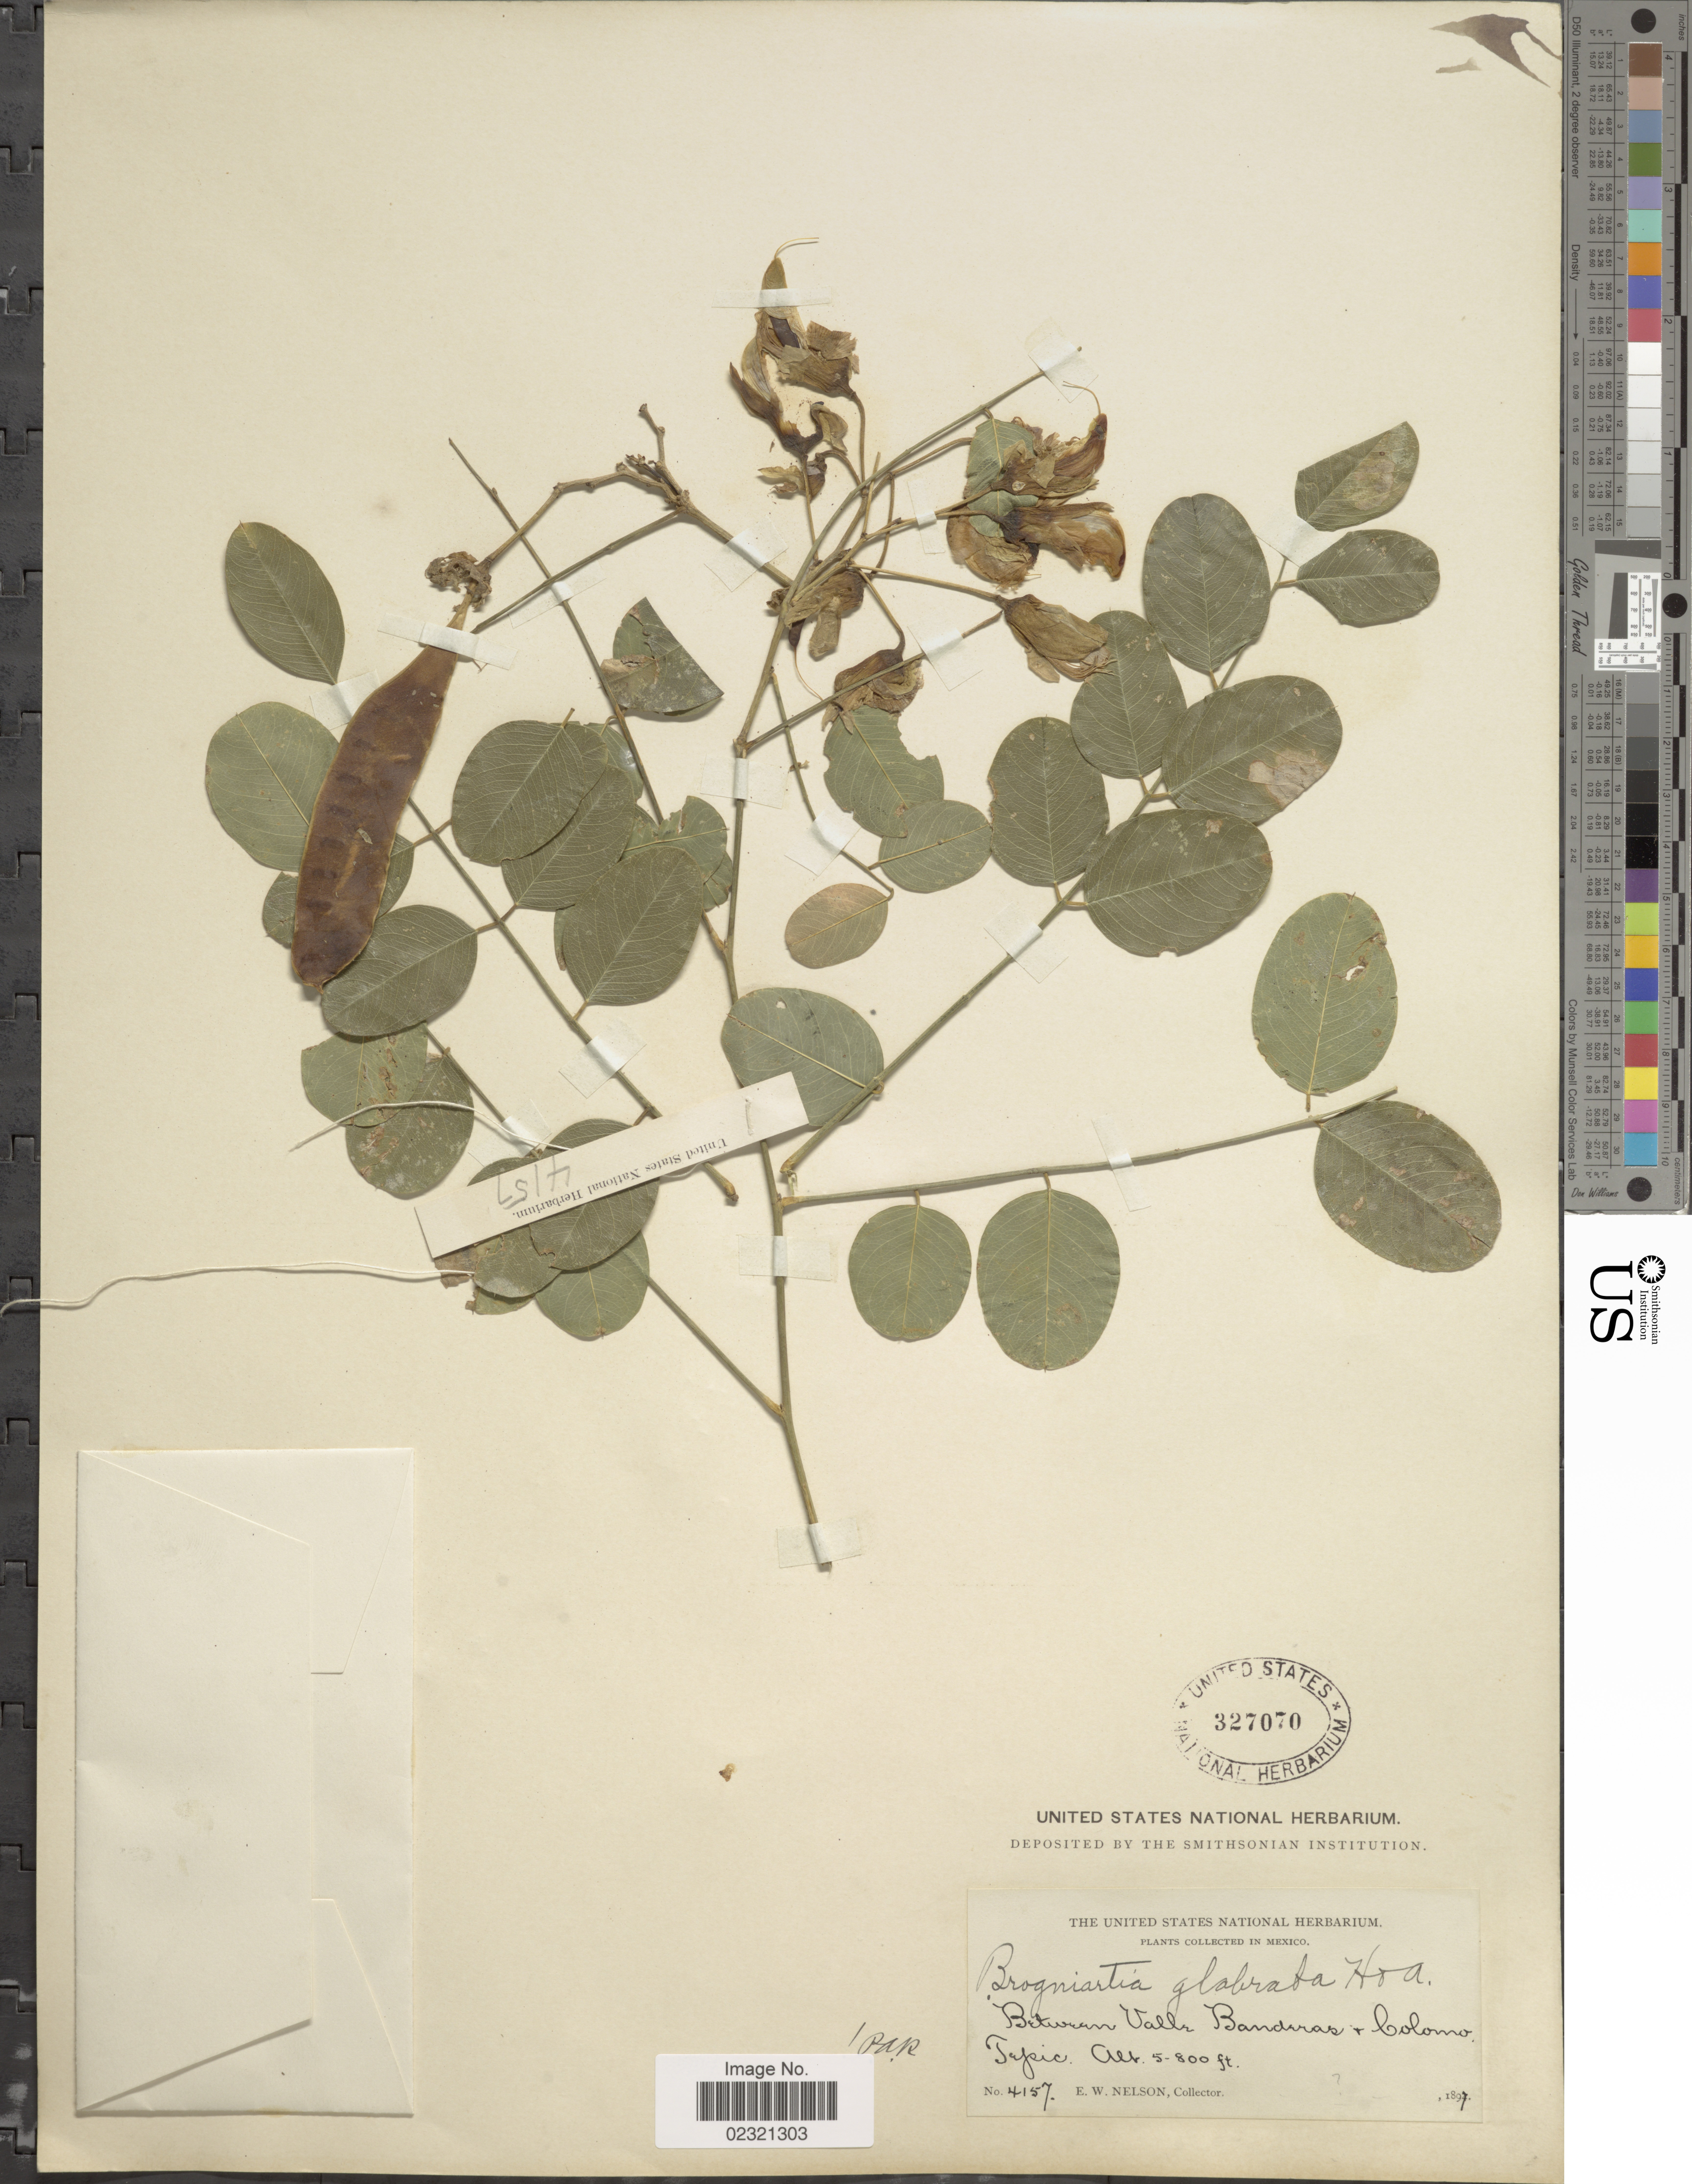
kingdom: Plantae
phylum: Tracheophyta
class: Magnoliopsida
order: Fabales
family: Fabaceae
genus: Brongniartia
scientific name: Brongniartia glabrata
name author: Hook. & Arn.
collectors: E. W. Nelson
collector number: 4157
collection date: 1897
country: Mexico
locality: Between Valle Banderras + Colomo, Tepic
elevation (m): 152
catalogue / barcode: US 327070